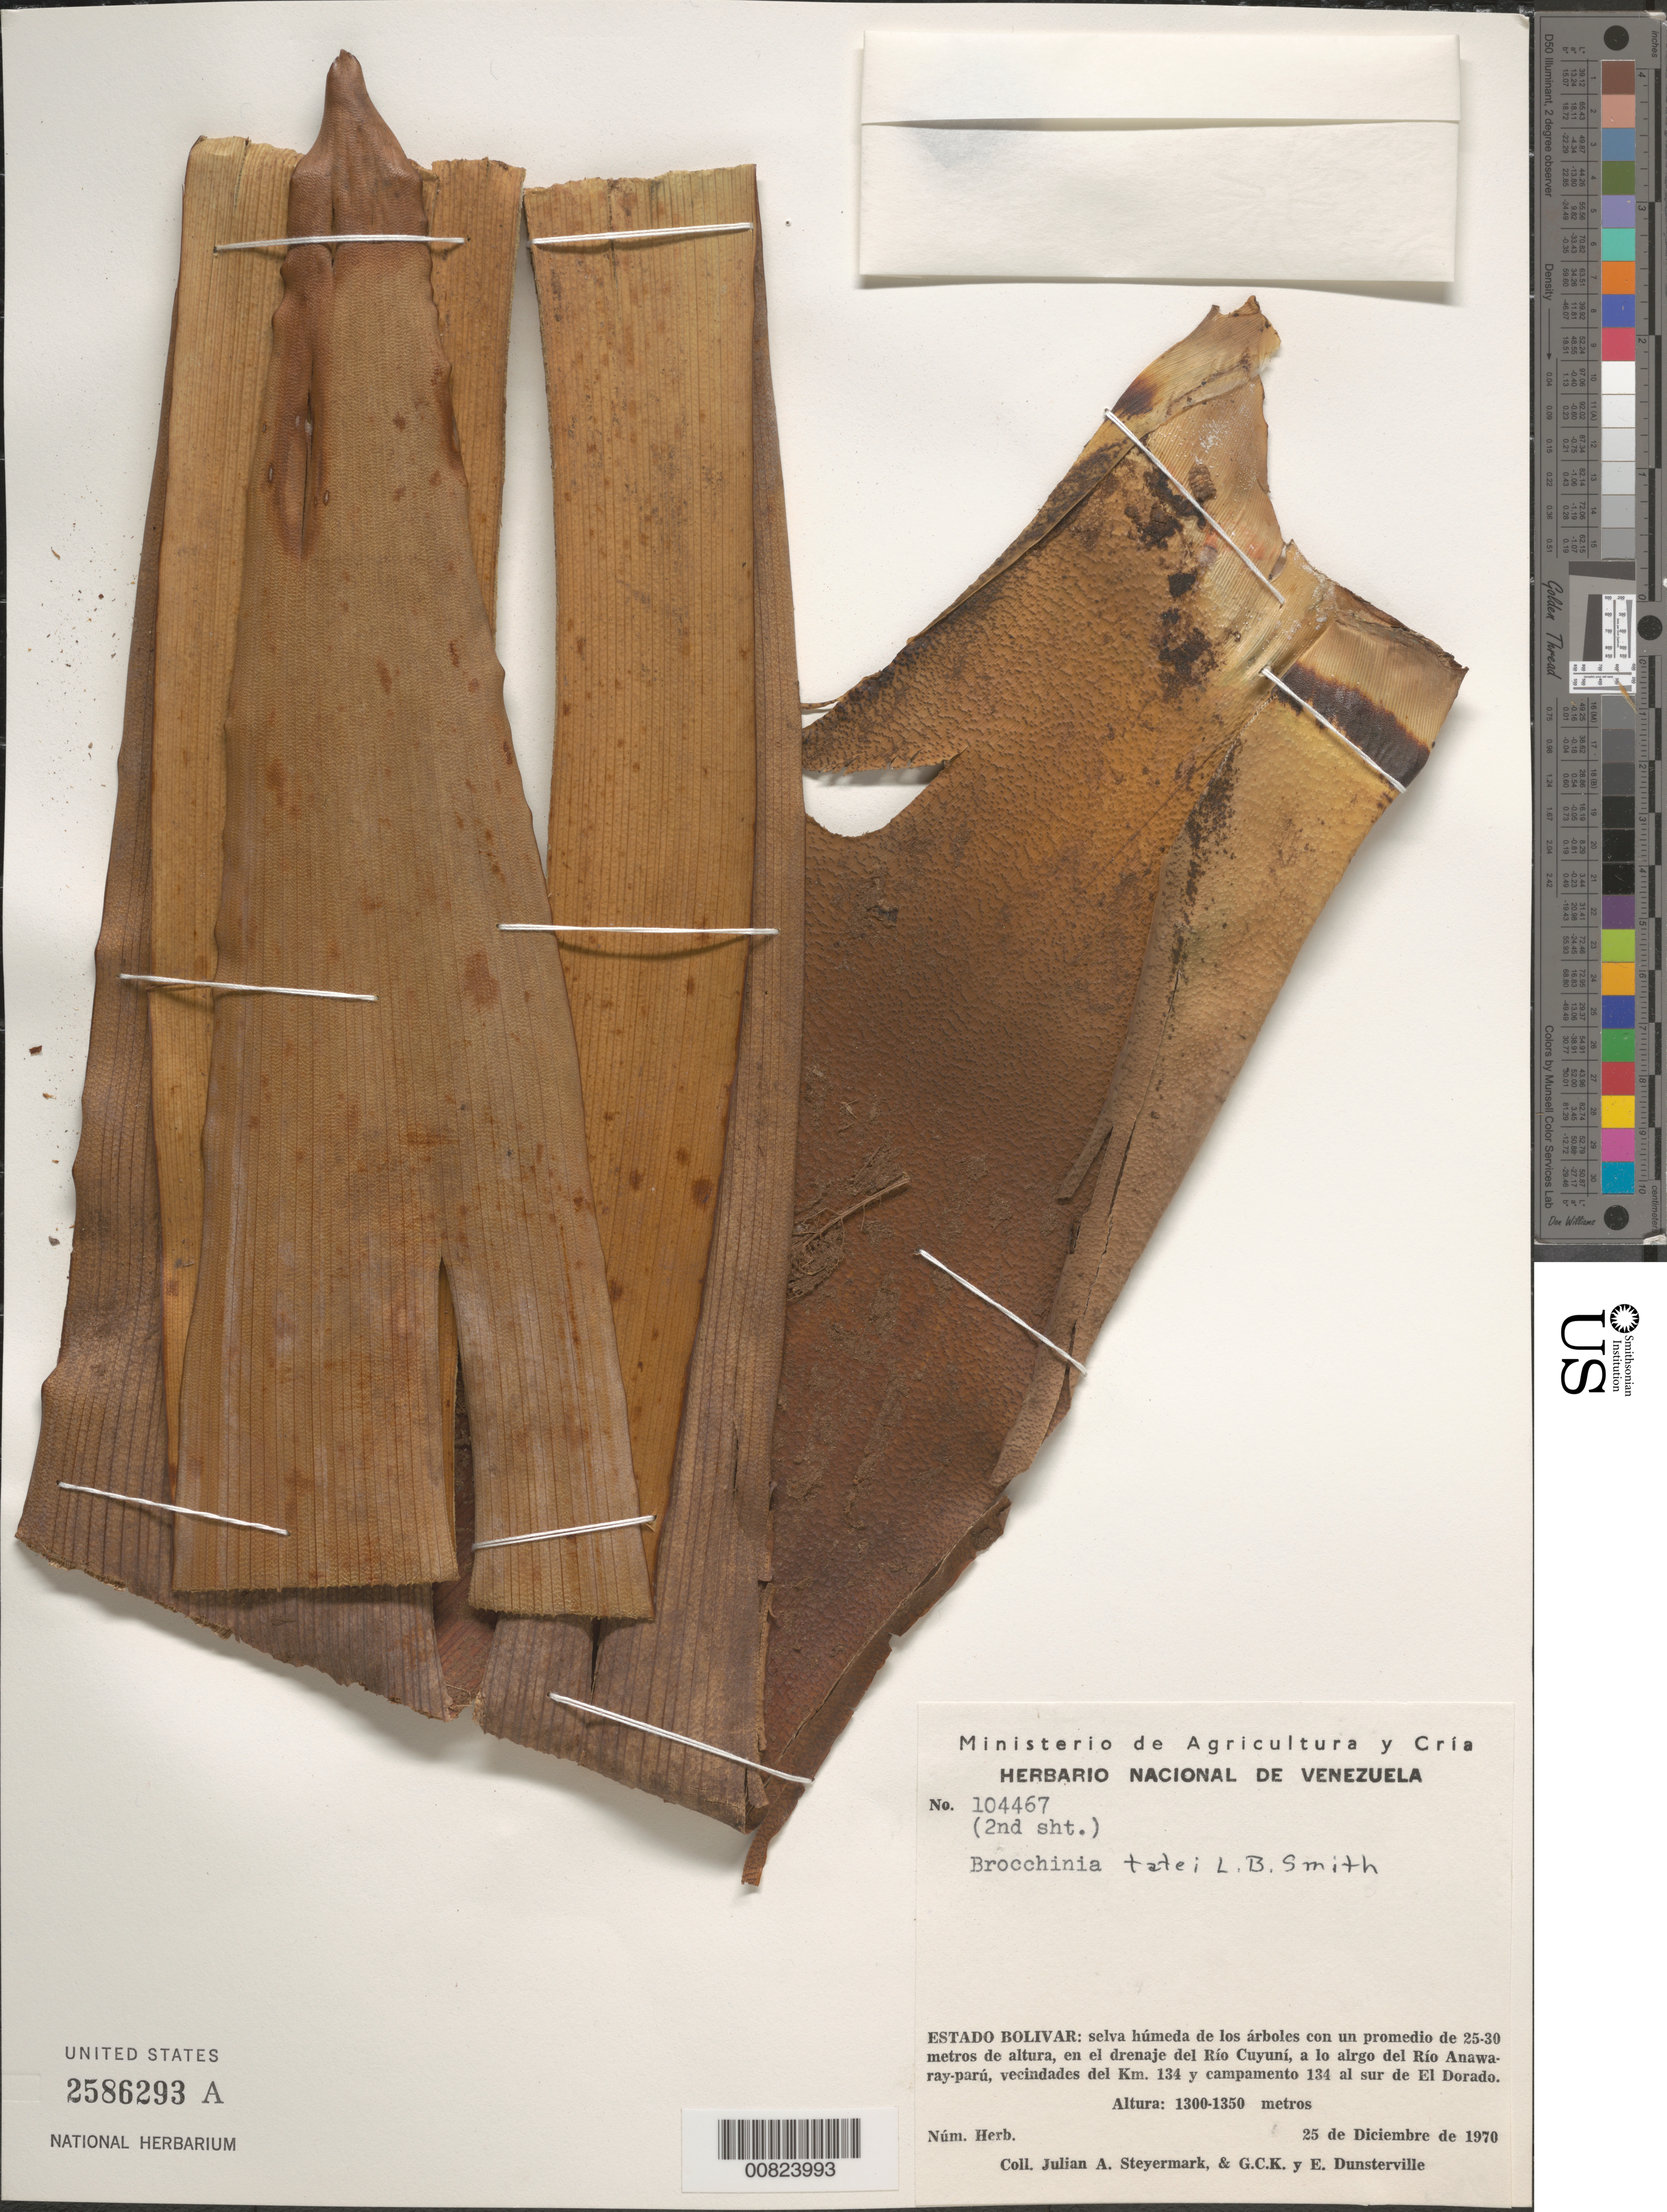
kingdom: Plantae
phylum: Tracheophyta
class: Liliopsida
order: Poales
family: Bromeliaceae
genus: Brocchinia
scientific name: Brocchinia tatei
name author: L.B. Sm.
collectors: J. Steyermark, G. C. K. Dunsterville & E. Dunsterville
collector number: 104467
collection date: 1970-12-25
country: Venezuela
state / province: Bolivar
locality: Selva húmeda de los árboles con un promedio de 25-30 metros de altura, en el drenaje del Río Cuyuní, a lo largo del Río Anawaray-parú, vecindades del Km. 1334 y campamento 134 al sur de El Dorado.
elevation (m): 1300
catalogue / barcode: US 2586293A